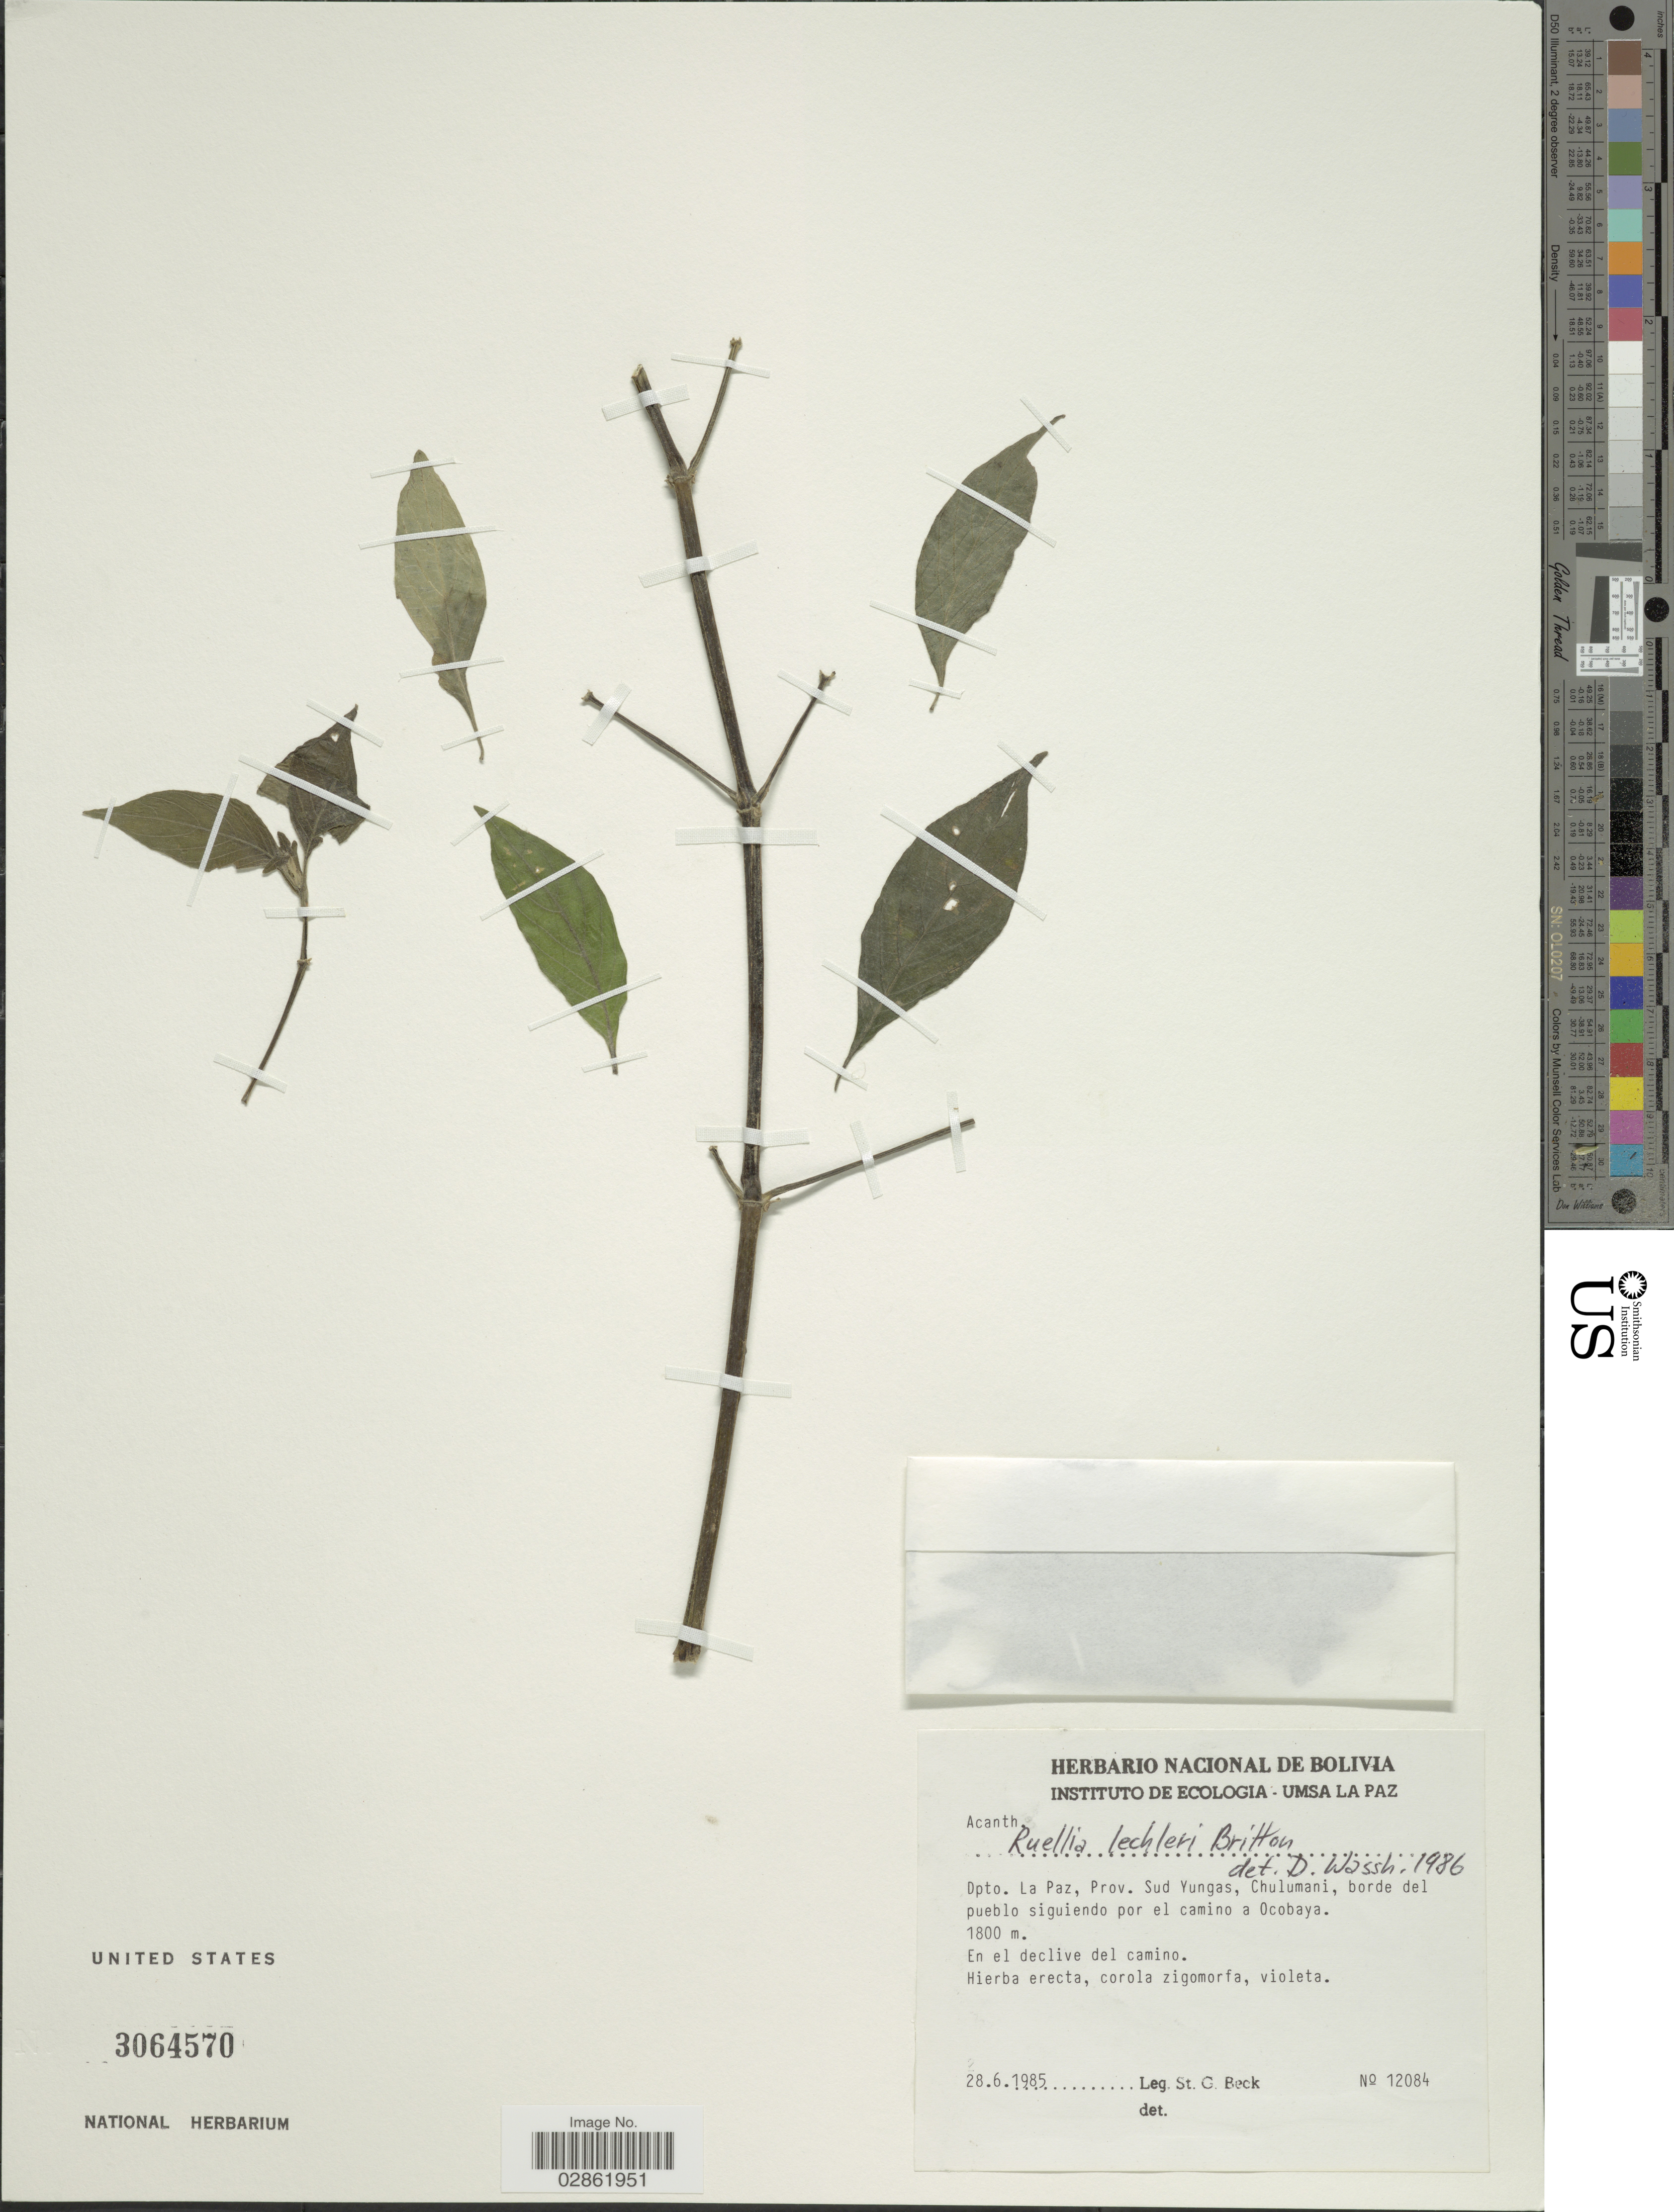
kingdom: Plantae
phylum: Tracheophyta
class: Magnoliopsida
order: Lamiales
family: Acanthaceae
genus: Ruellia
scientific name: Ruellia puri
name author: Mart. ex Nees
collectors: S. G. Beck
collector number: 12084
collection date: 1985-06-28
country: Bolivia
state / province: La Paz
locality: Dpto. La Paz, Prov. Sud Yungas, Chulumani, borde del pueblo siguiendo por el camino a Ocobaya.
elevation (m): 1800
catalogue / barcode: US 3064570